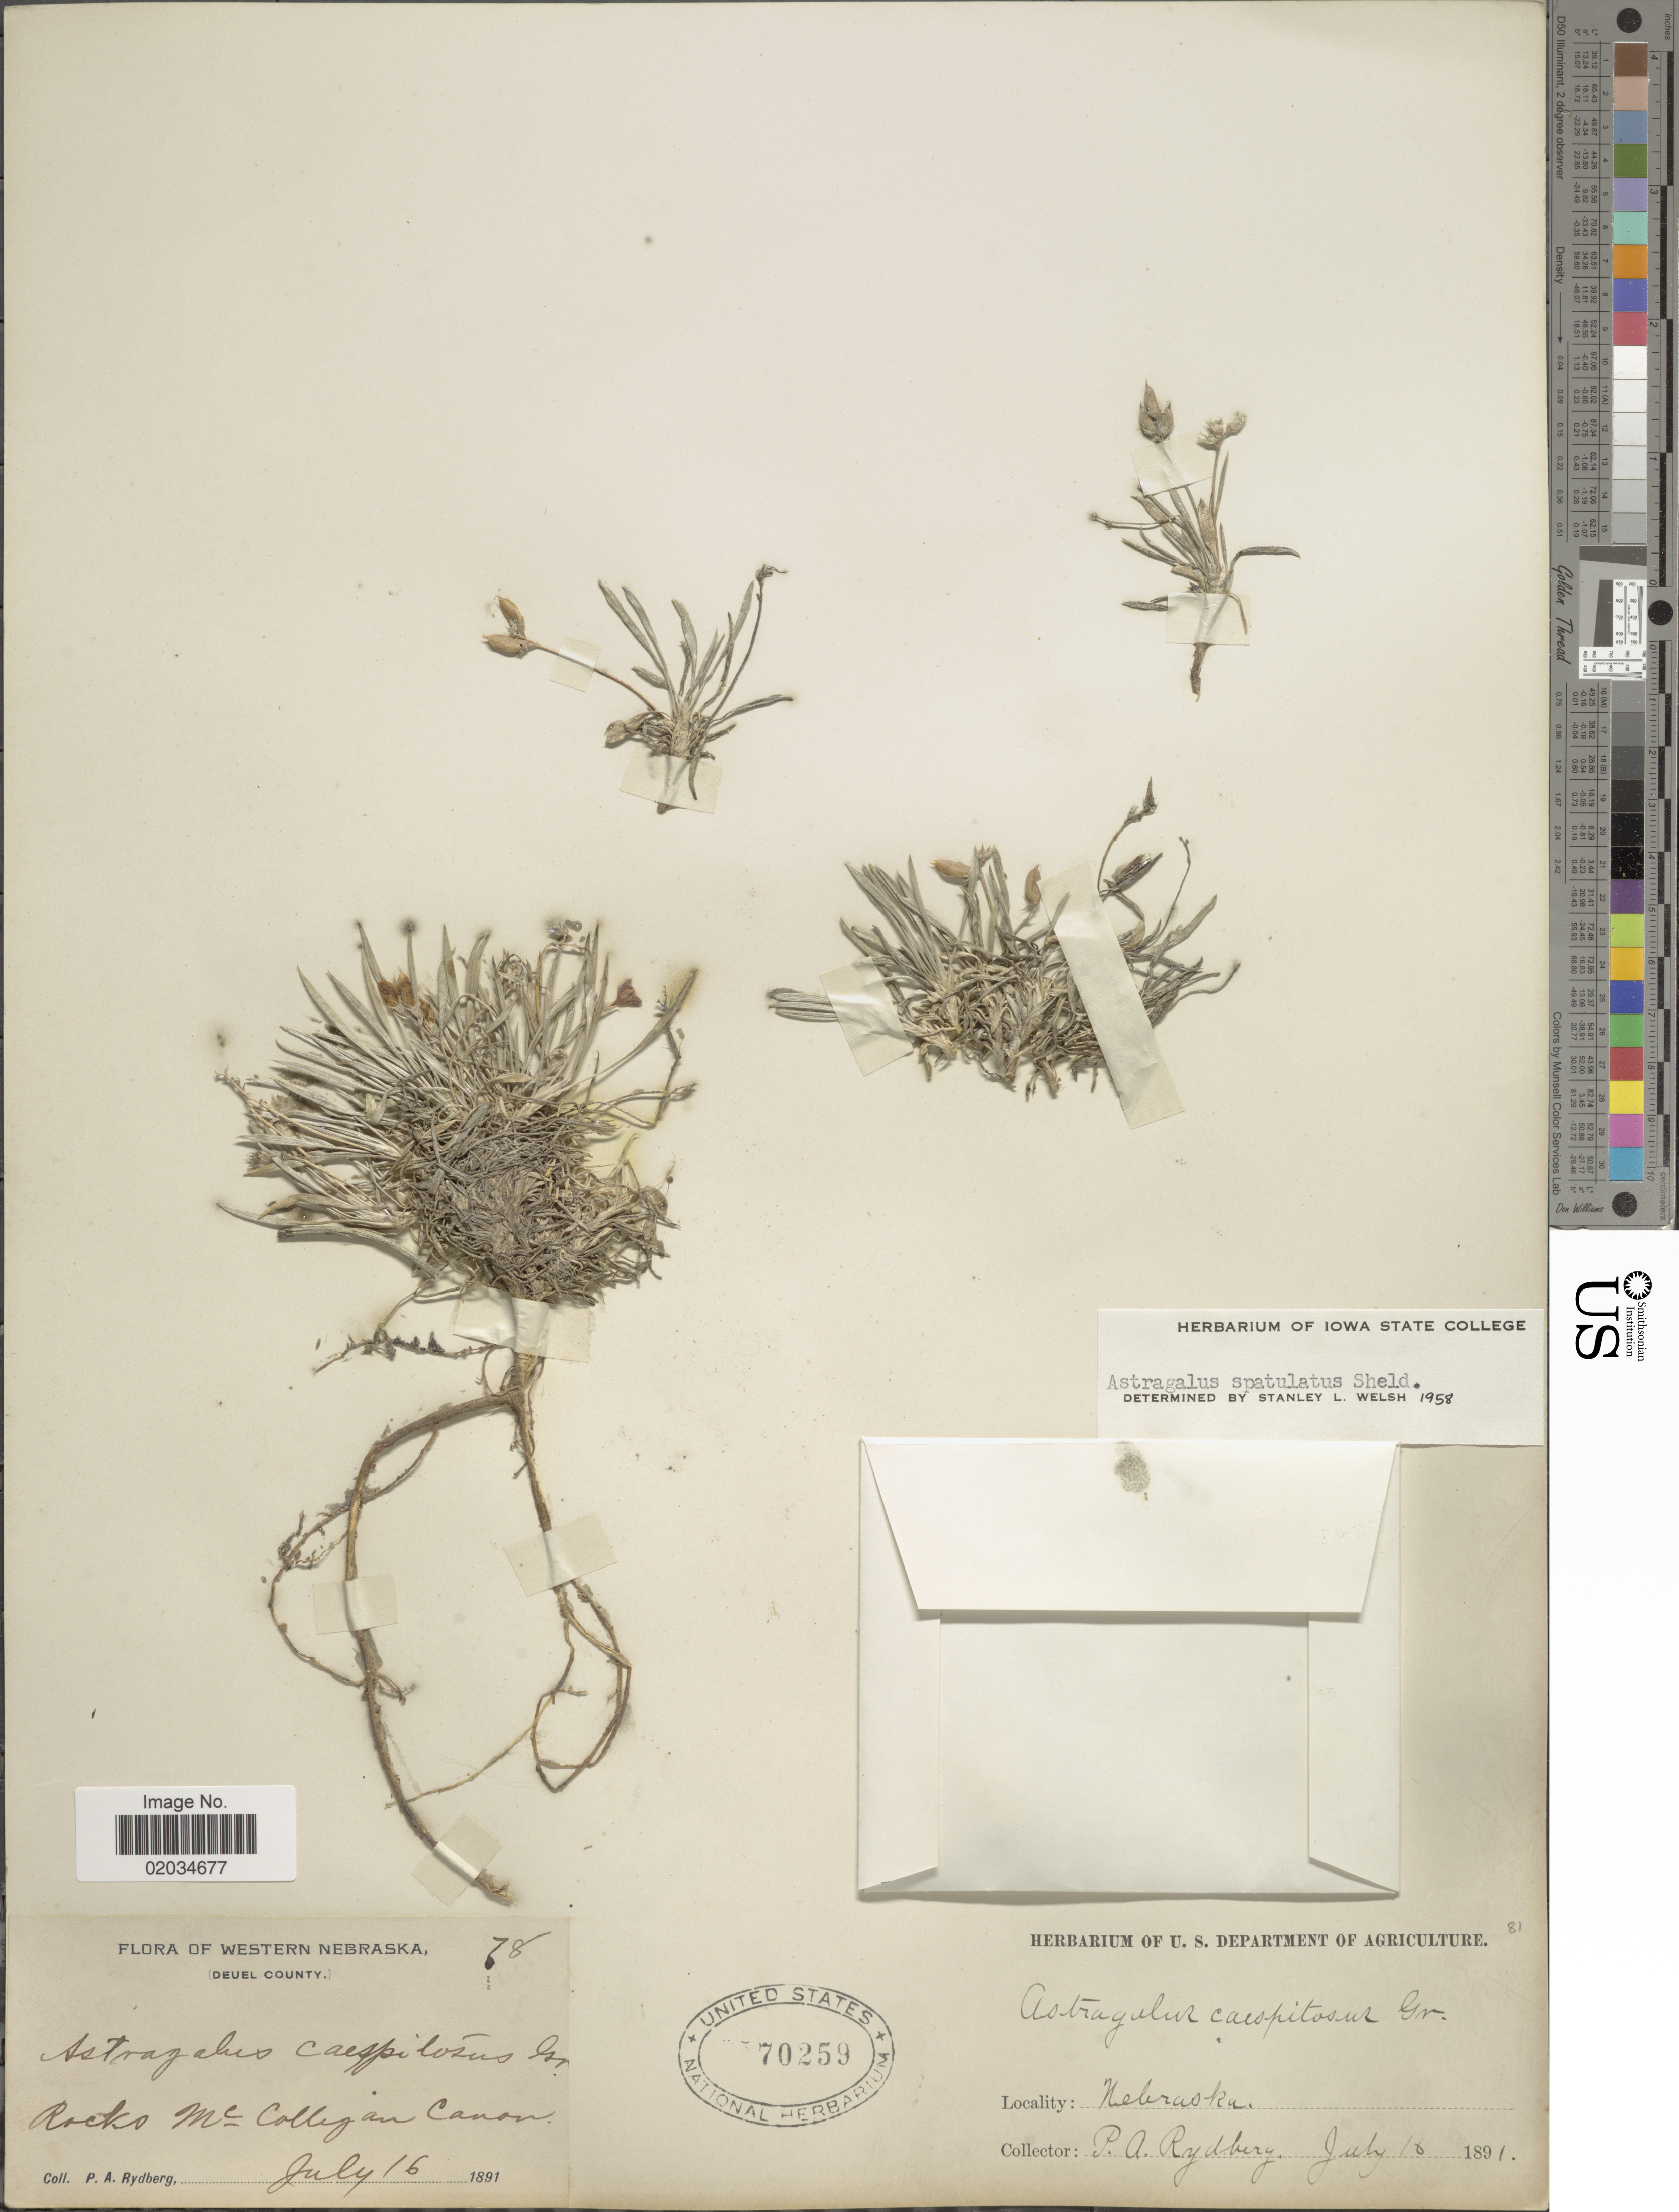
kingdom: Plantae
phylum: Tracheophyta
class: Magnoliopsida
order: Fabales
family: Fabaceae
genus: Astragalus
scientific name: Astragalus spatulatus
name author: E. Sheld.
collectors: P. A. Rydberg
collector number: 78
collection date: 1891-07-16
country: United States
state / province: Nebraska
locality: Western Nebraska (Deuel County). Rocks McColligan Canon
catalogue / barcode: US 70259